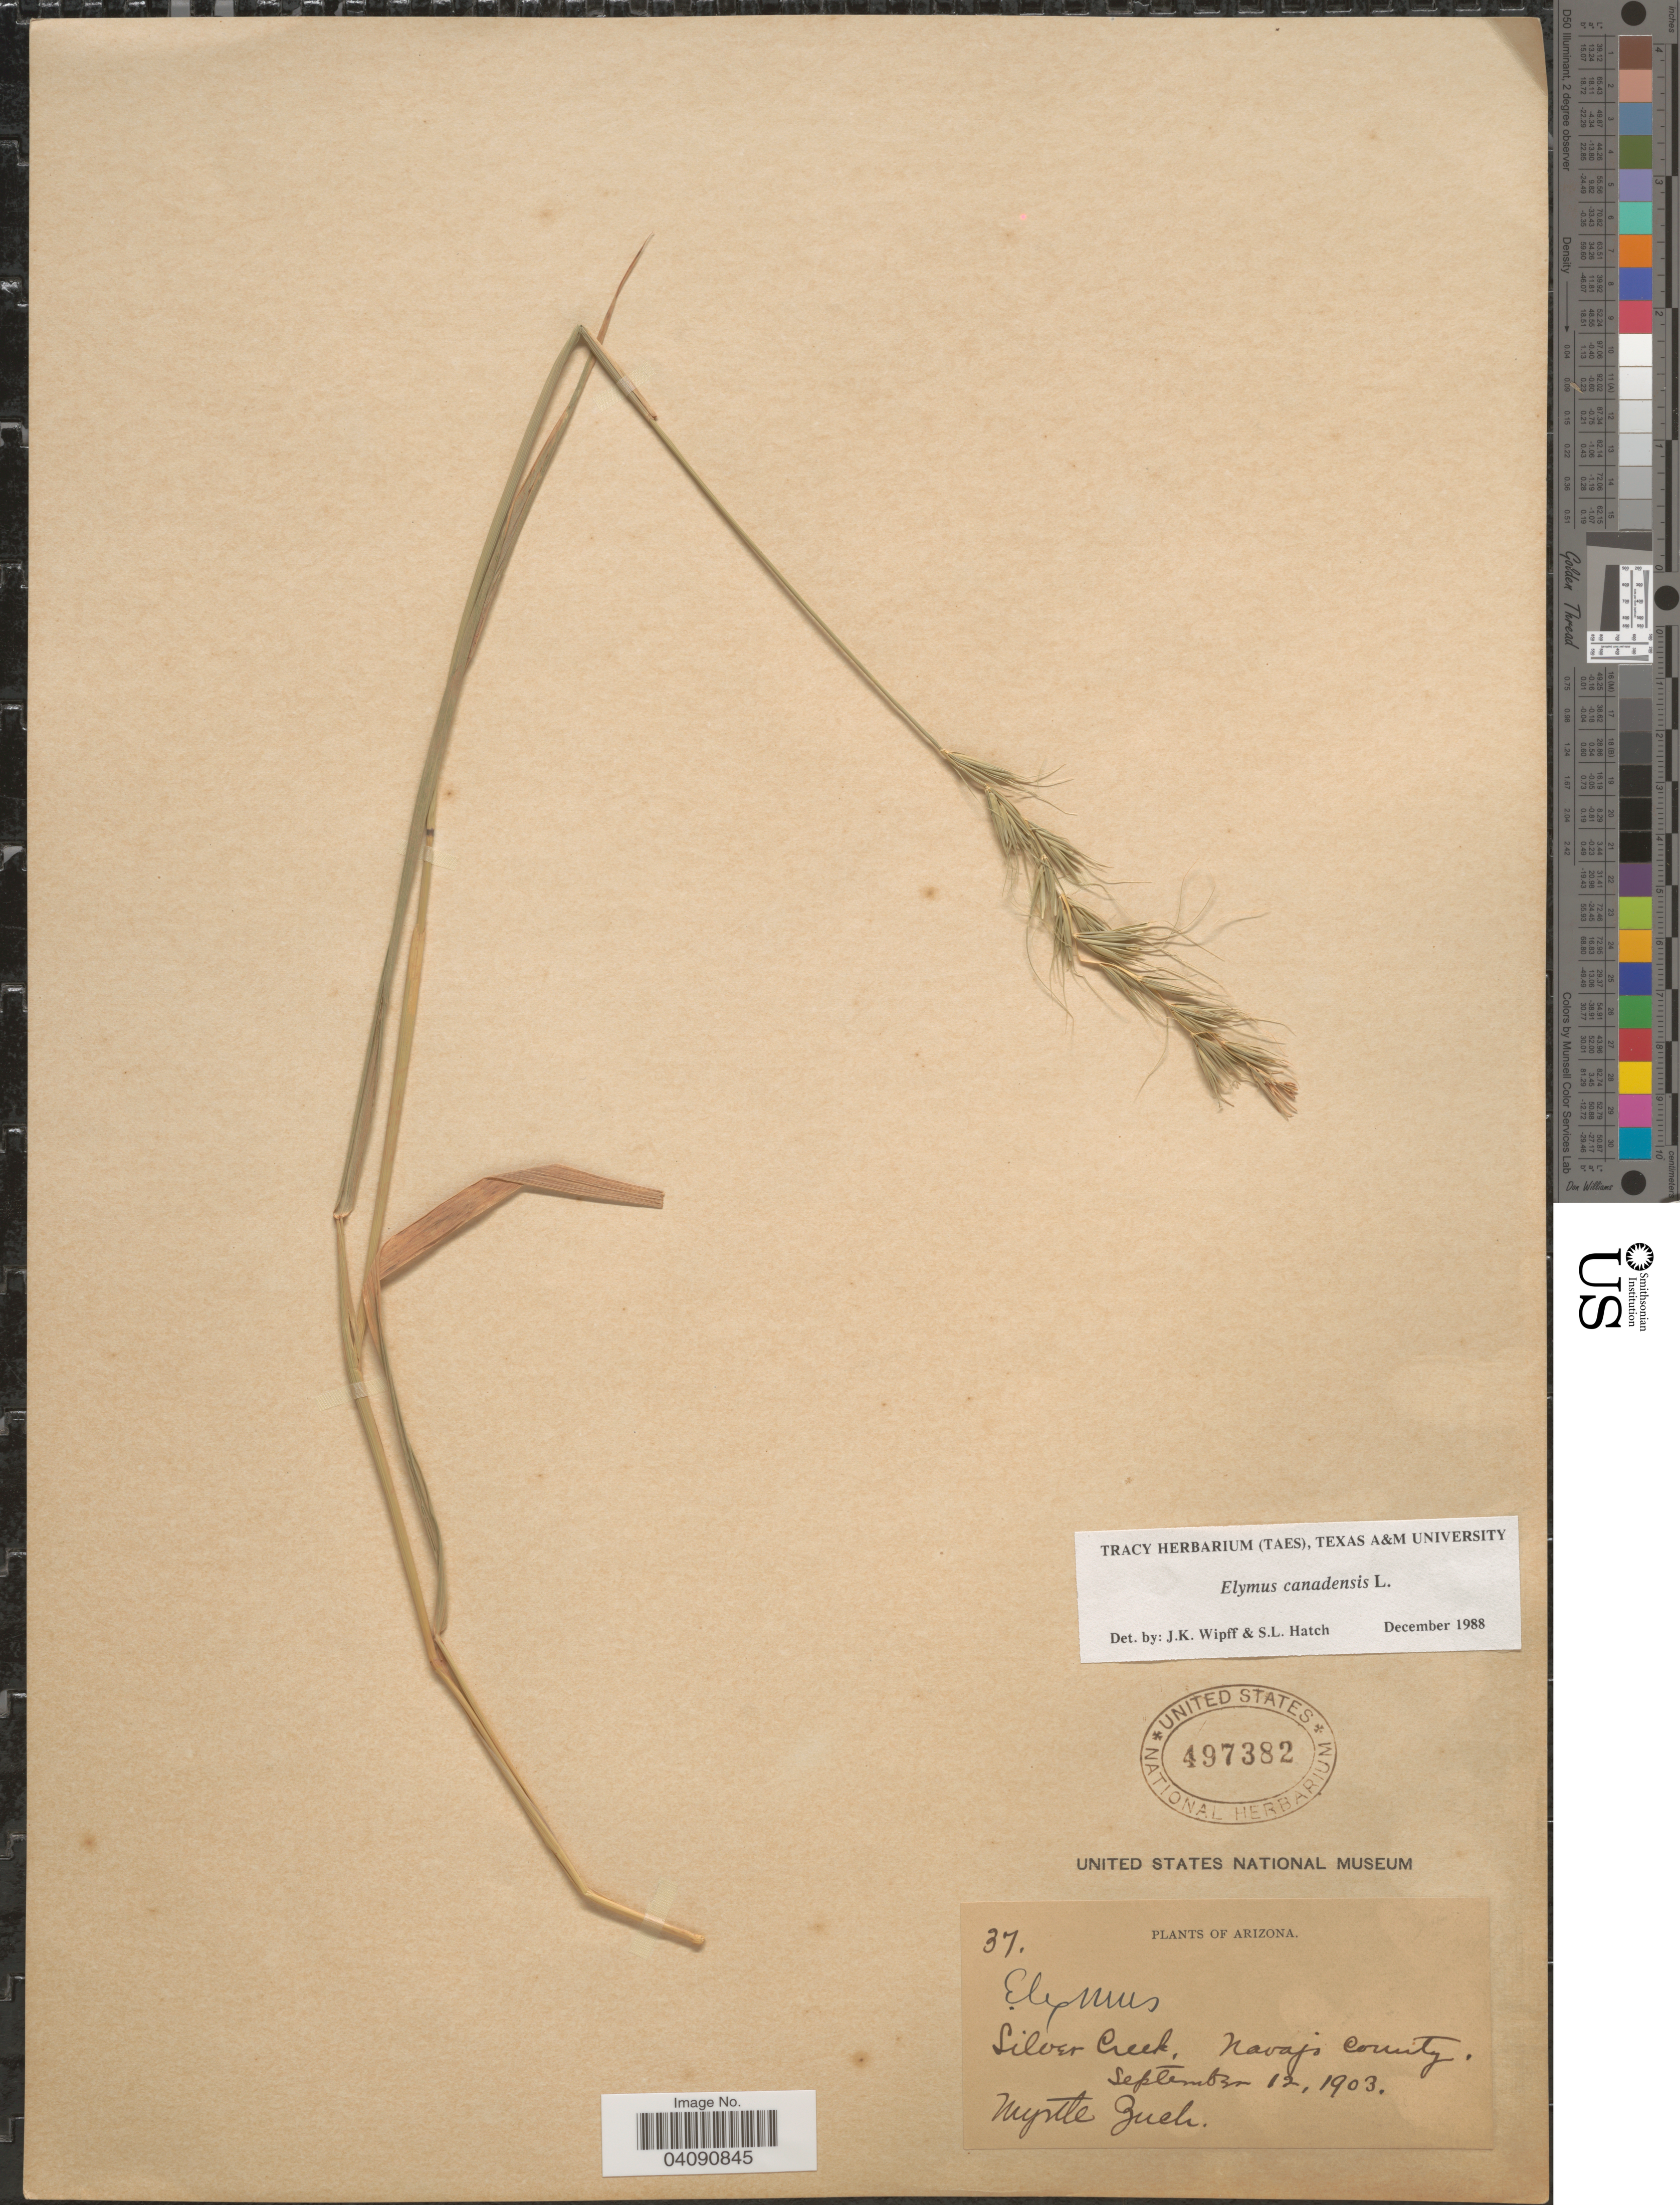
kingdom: Plantae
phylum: Tracheophyta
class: Liliopsida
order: Poales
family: Poaceae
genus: Elymus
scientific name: Elymus canadensis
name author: L.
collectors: M. Zuck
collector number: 37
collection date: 1903-09-12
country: United States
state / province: Arizona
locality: Silver Creek, Navajo County.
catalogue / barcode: US 497382